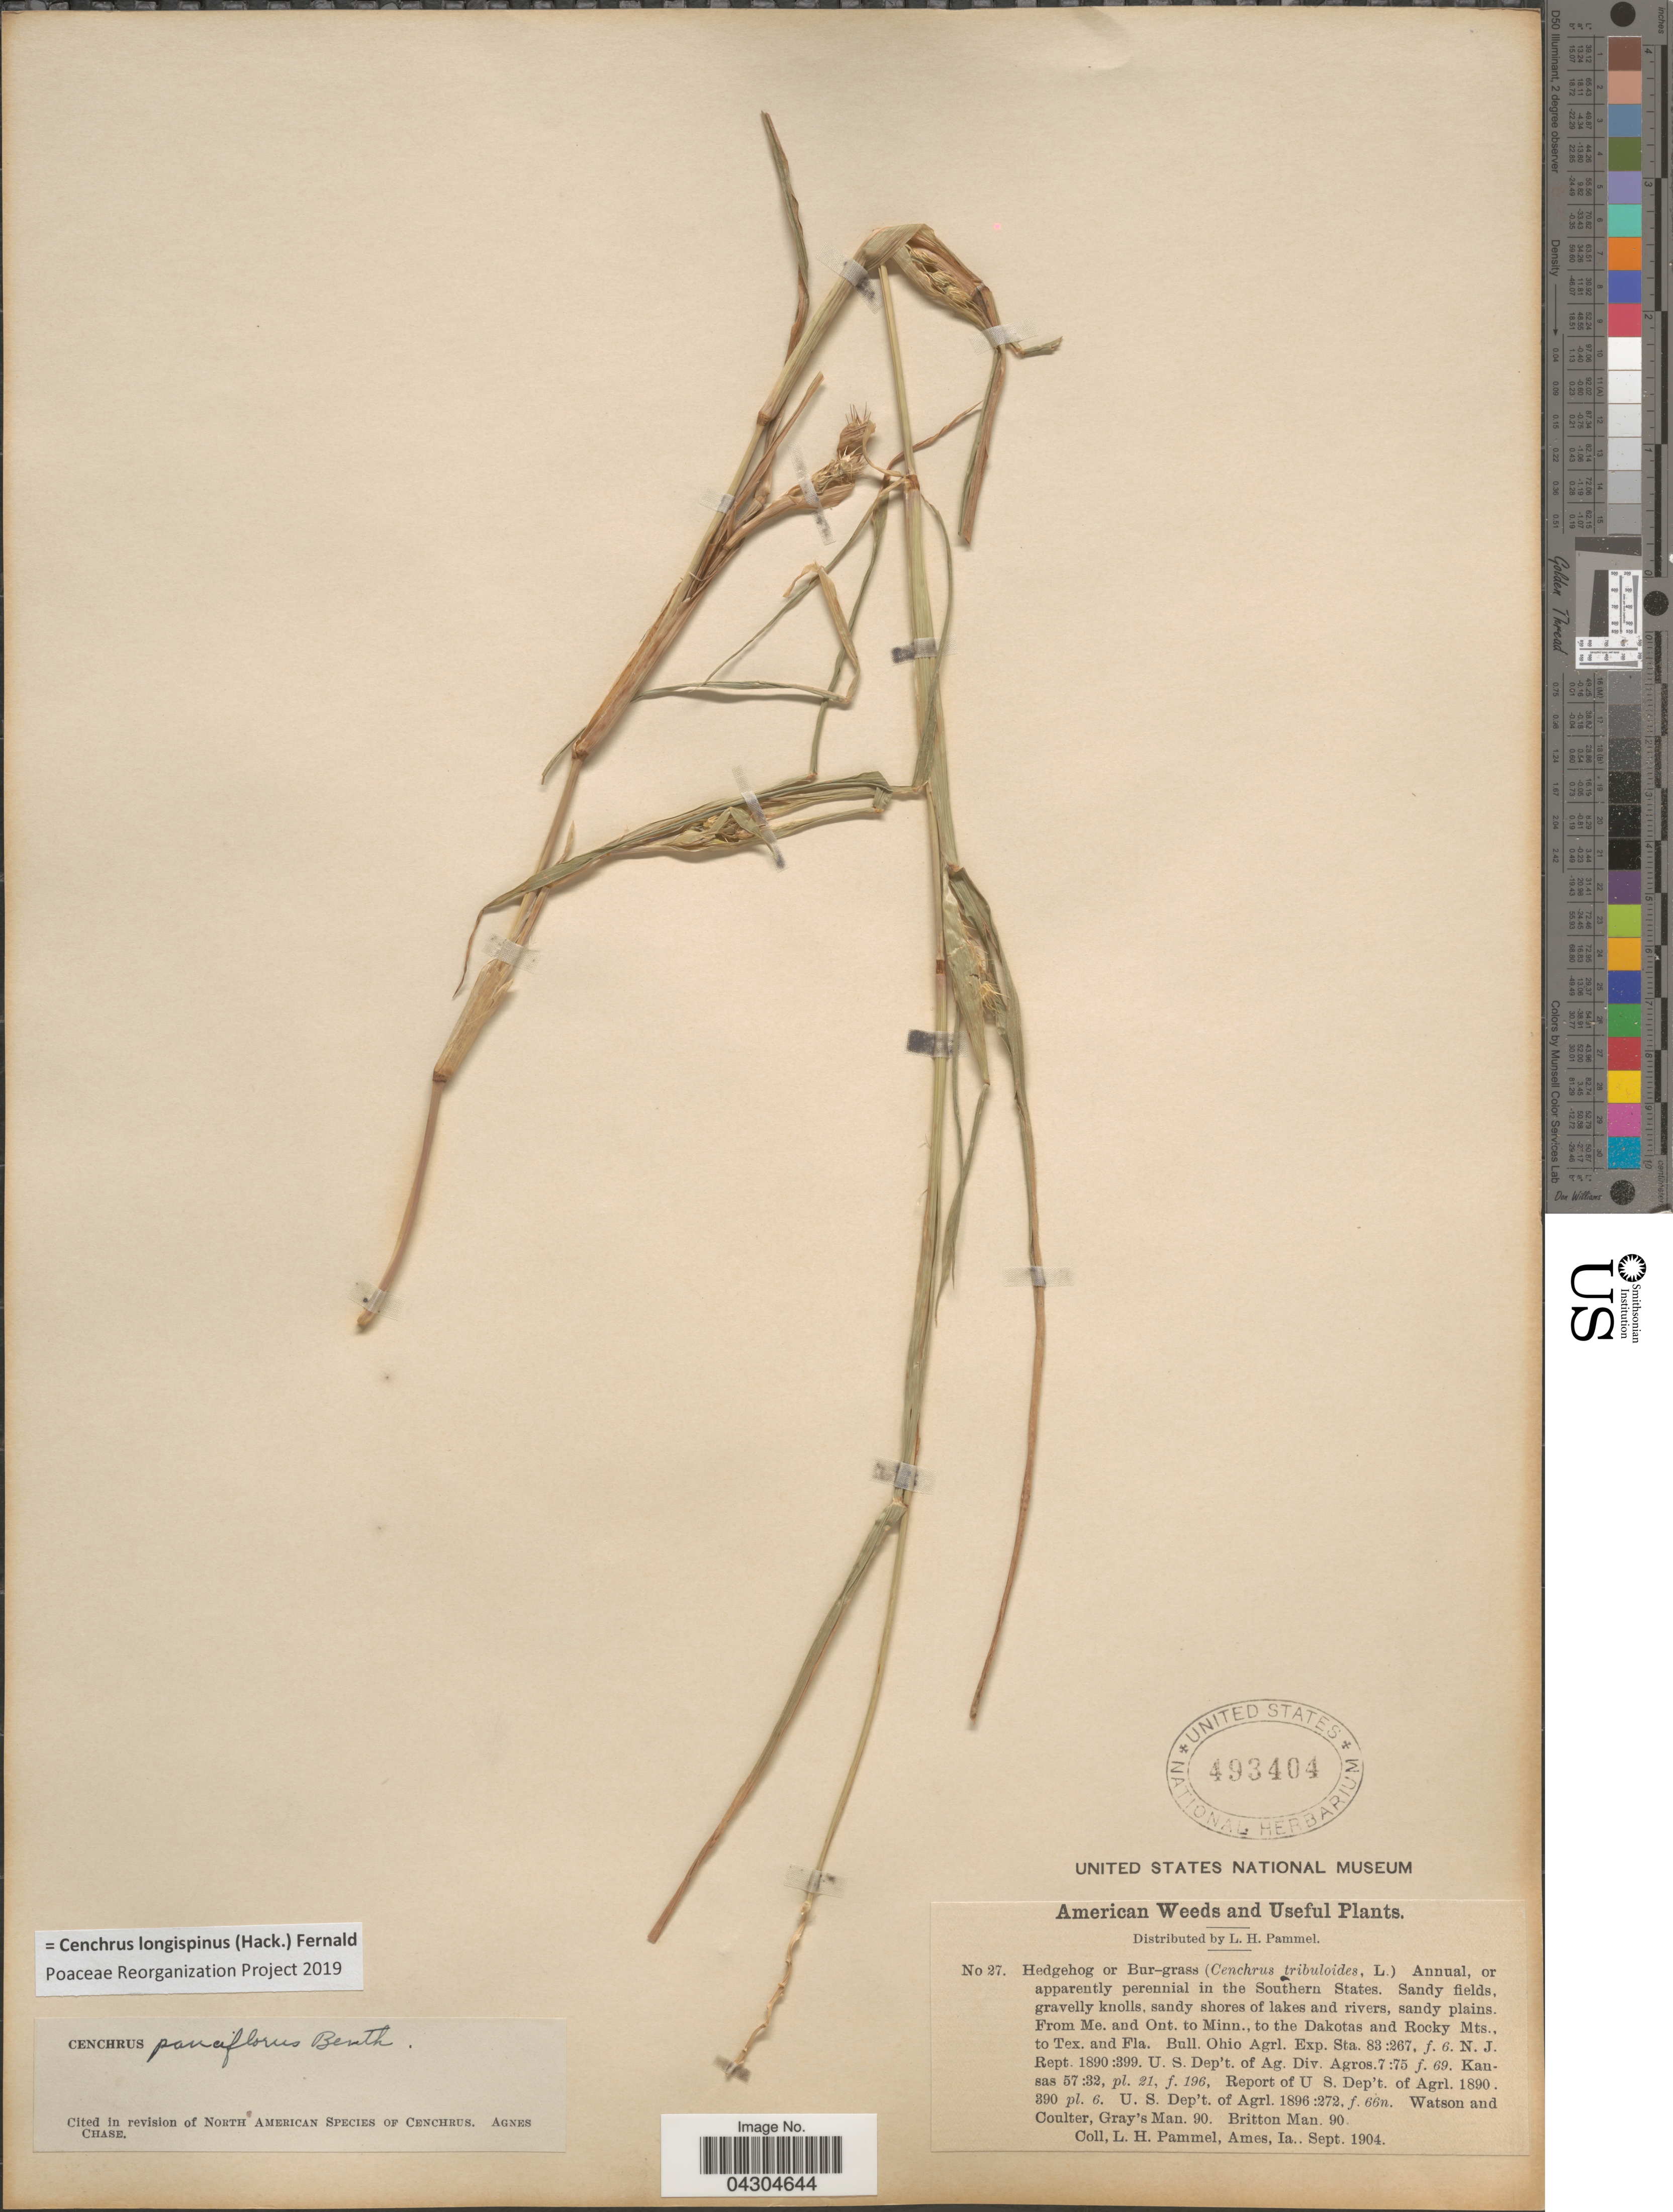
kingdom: Plantae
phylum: Tracheophyta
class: Liliopsida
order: Poales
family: Poaceae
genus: Cenchrus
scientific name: Cenchrus longispinus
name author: (Hack.) Fernald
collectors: L. Pammel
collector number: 27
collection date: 1904-09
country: United States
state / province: Iowa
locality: Ames.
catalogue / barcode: US 493404